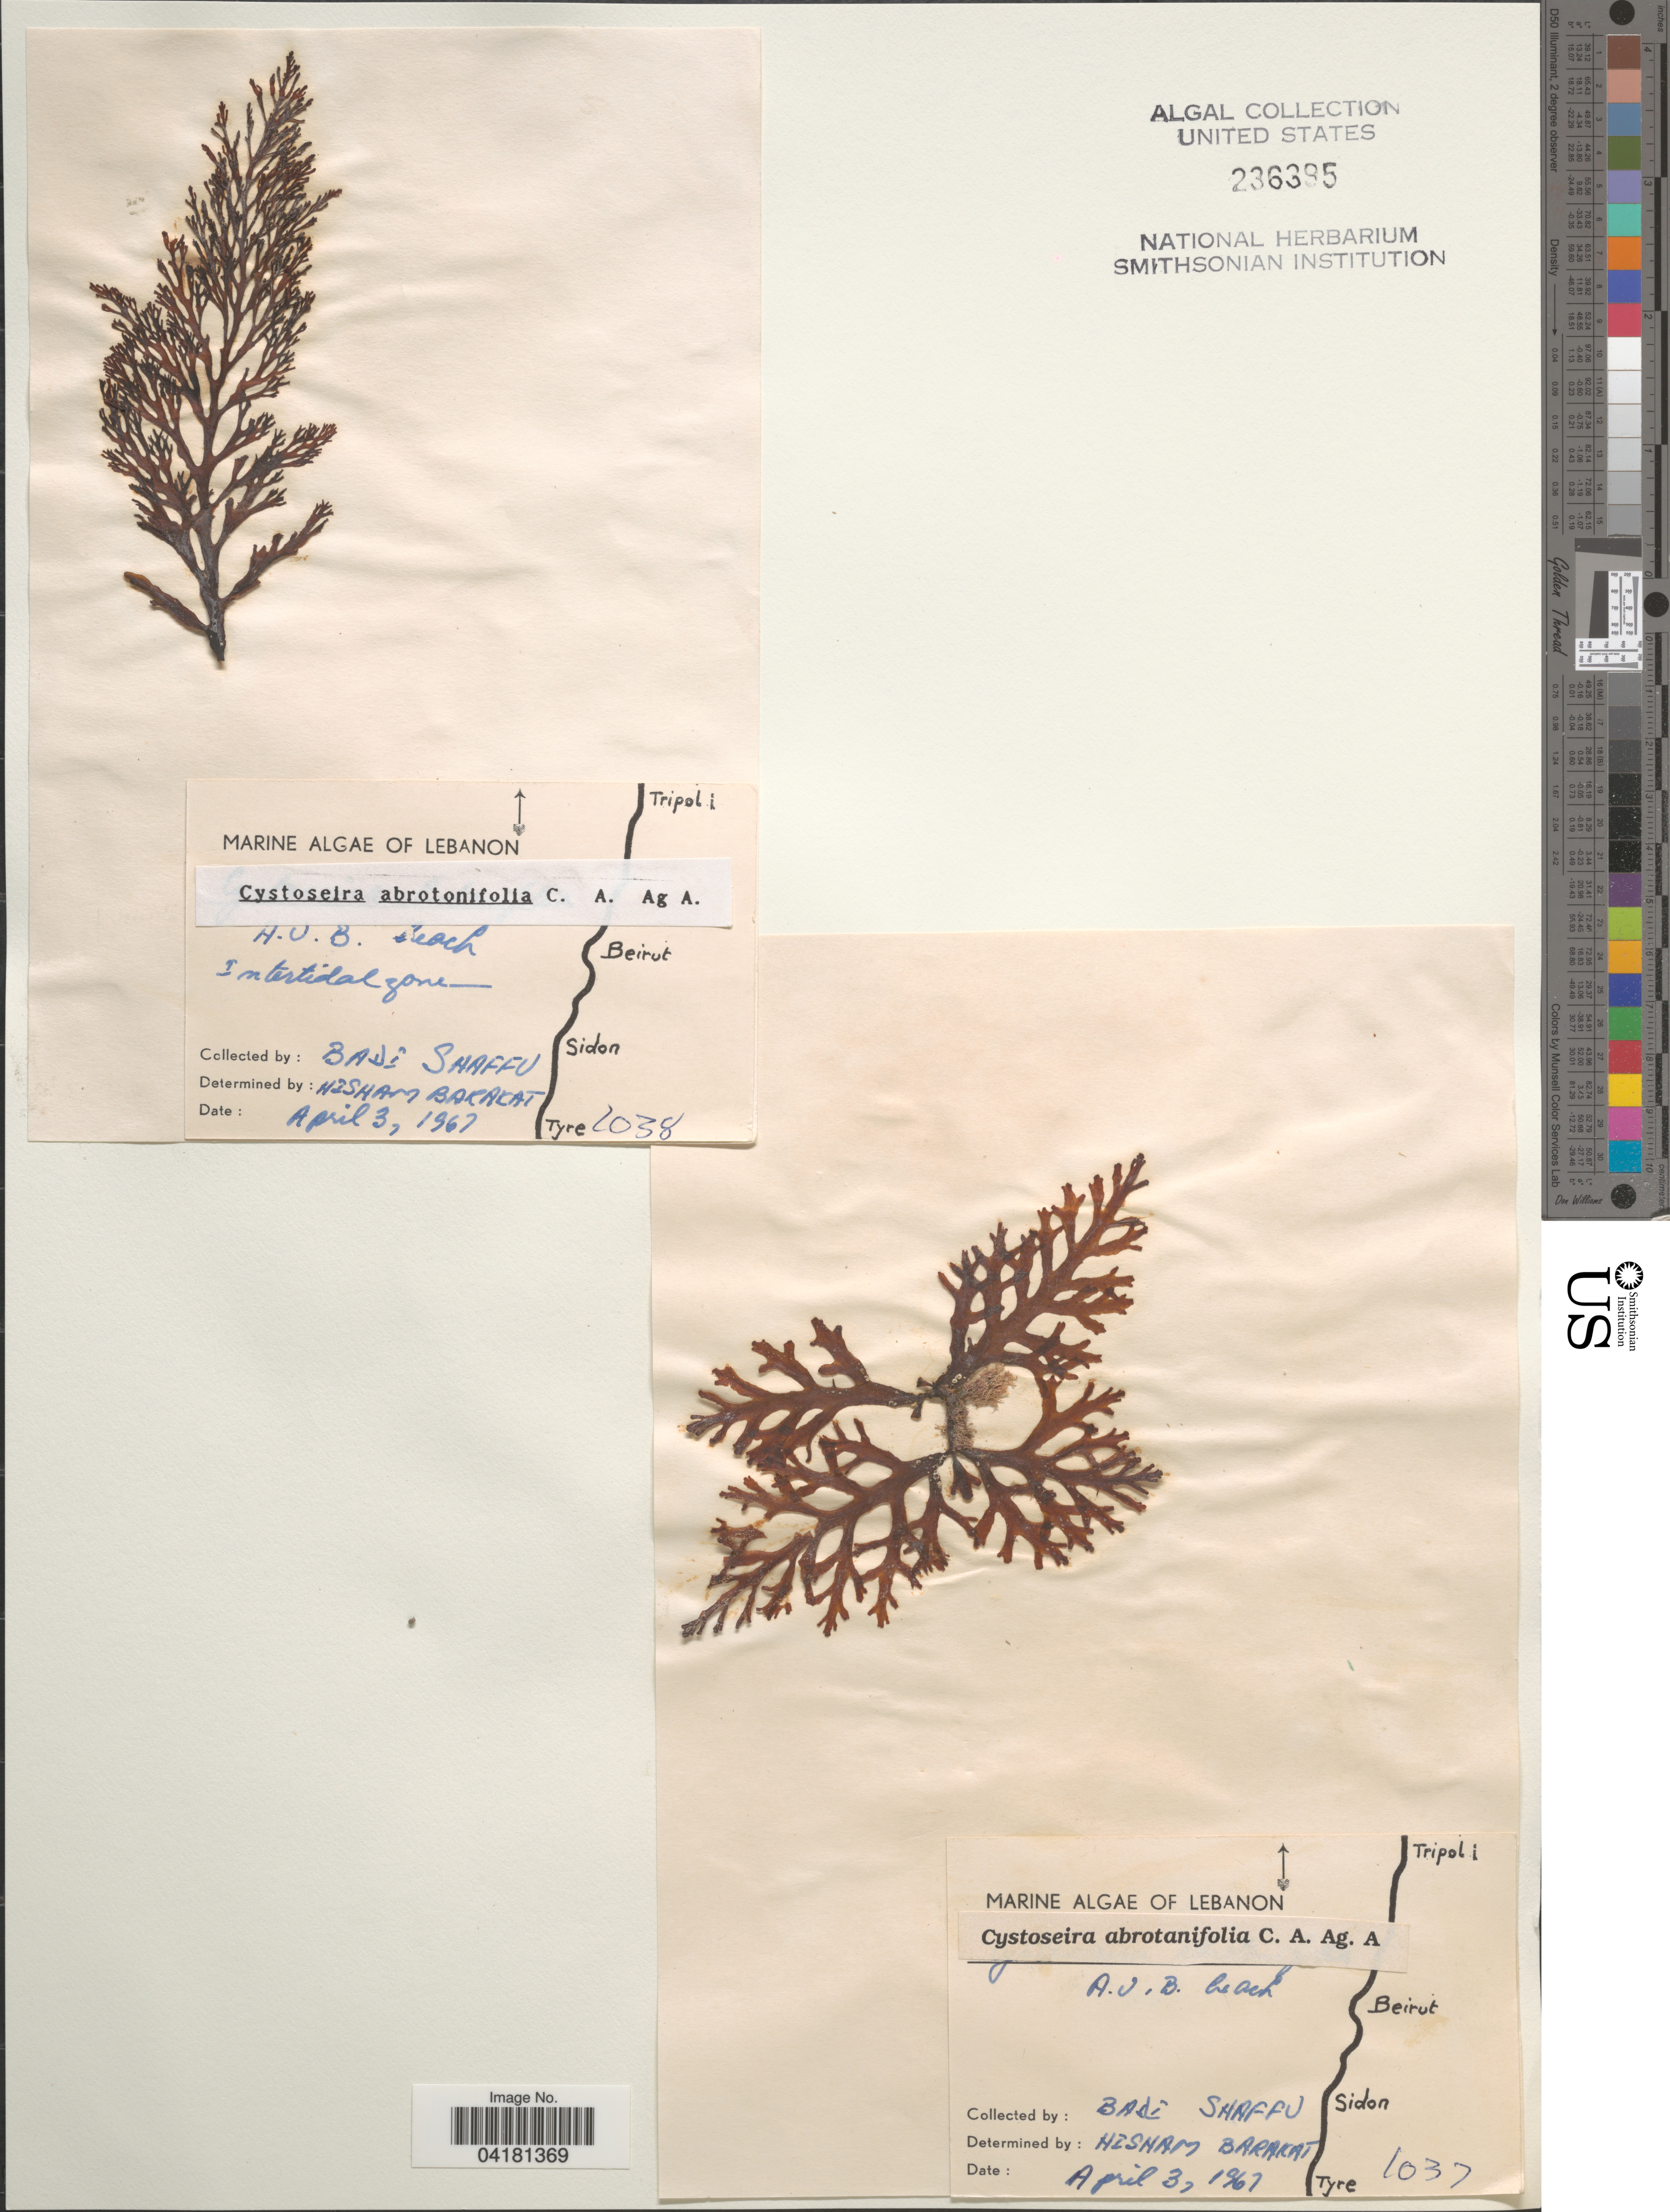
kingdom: Chromista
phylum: Ochrophyta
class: Phaeophyceae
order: Fucales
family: Sargassaceae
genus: Cystoseira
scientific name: Cystoseira foeniculacea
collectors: B. Shaffu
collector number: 1037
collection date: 1967-08-03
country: Lebanon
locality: A.U.B. beach.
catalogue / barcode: US 236395